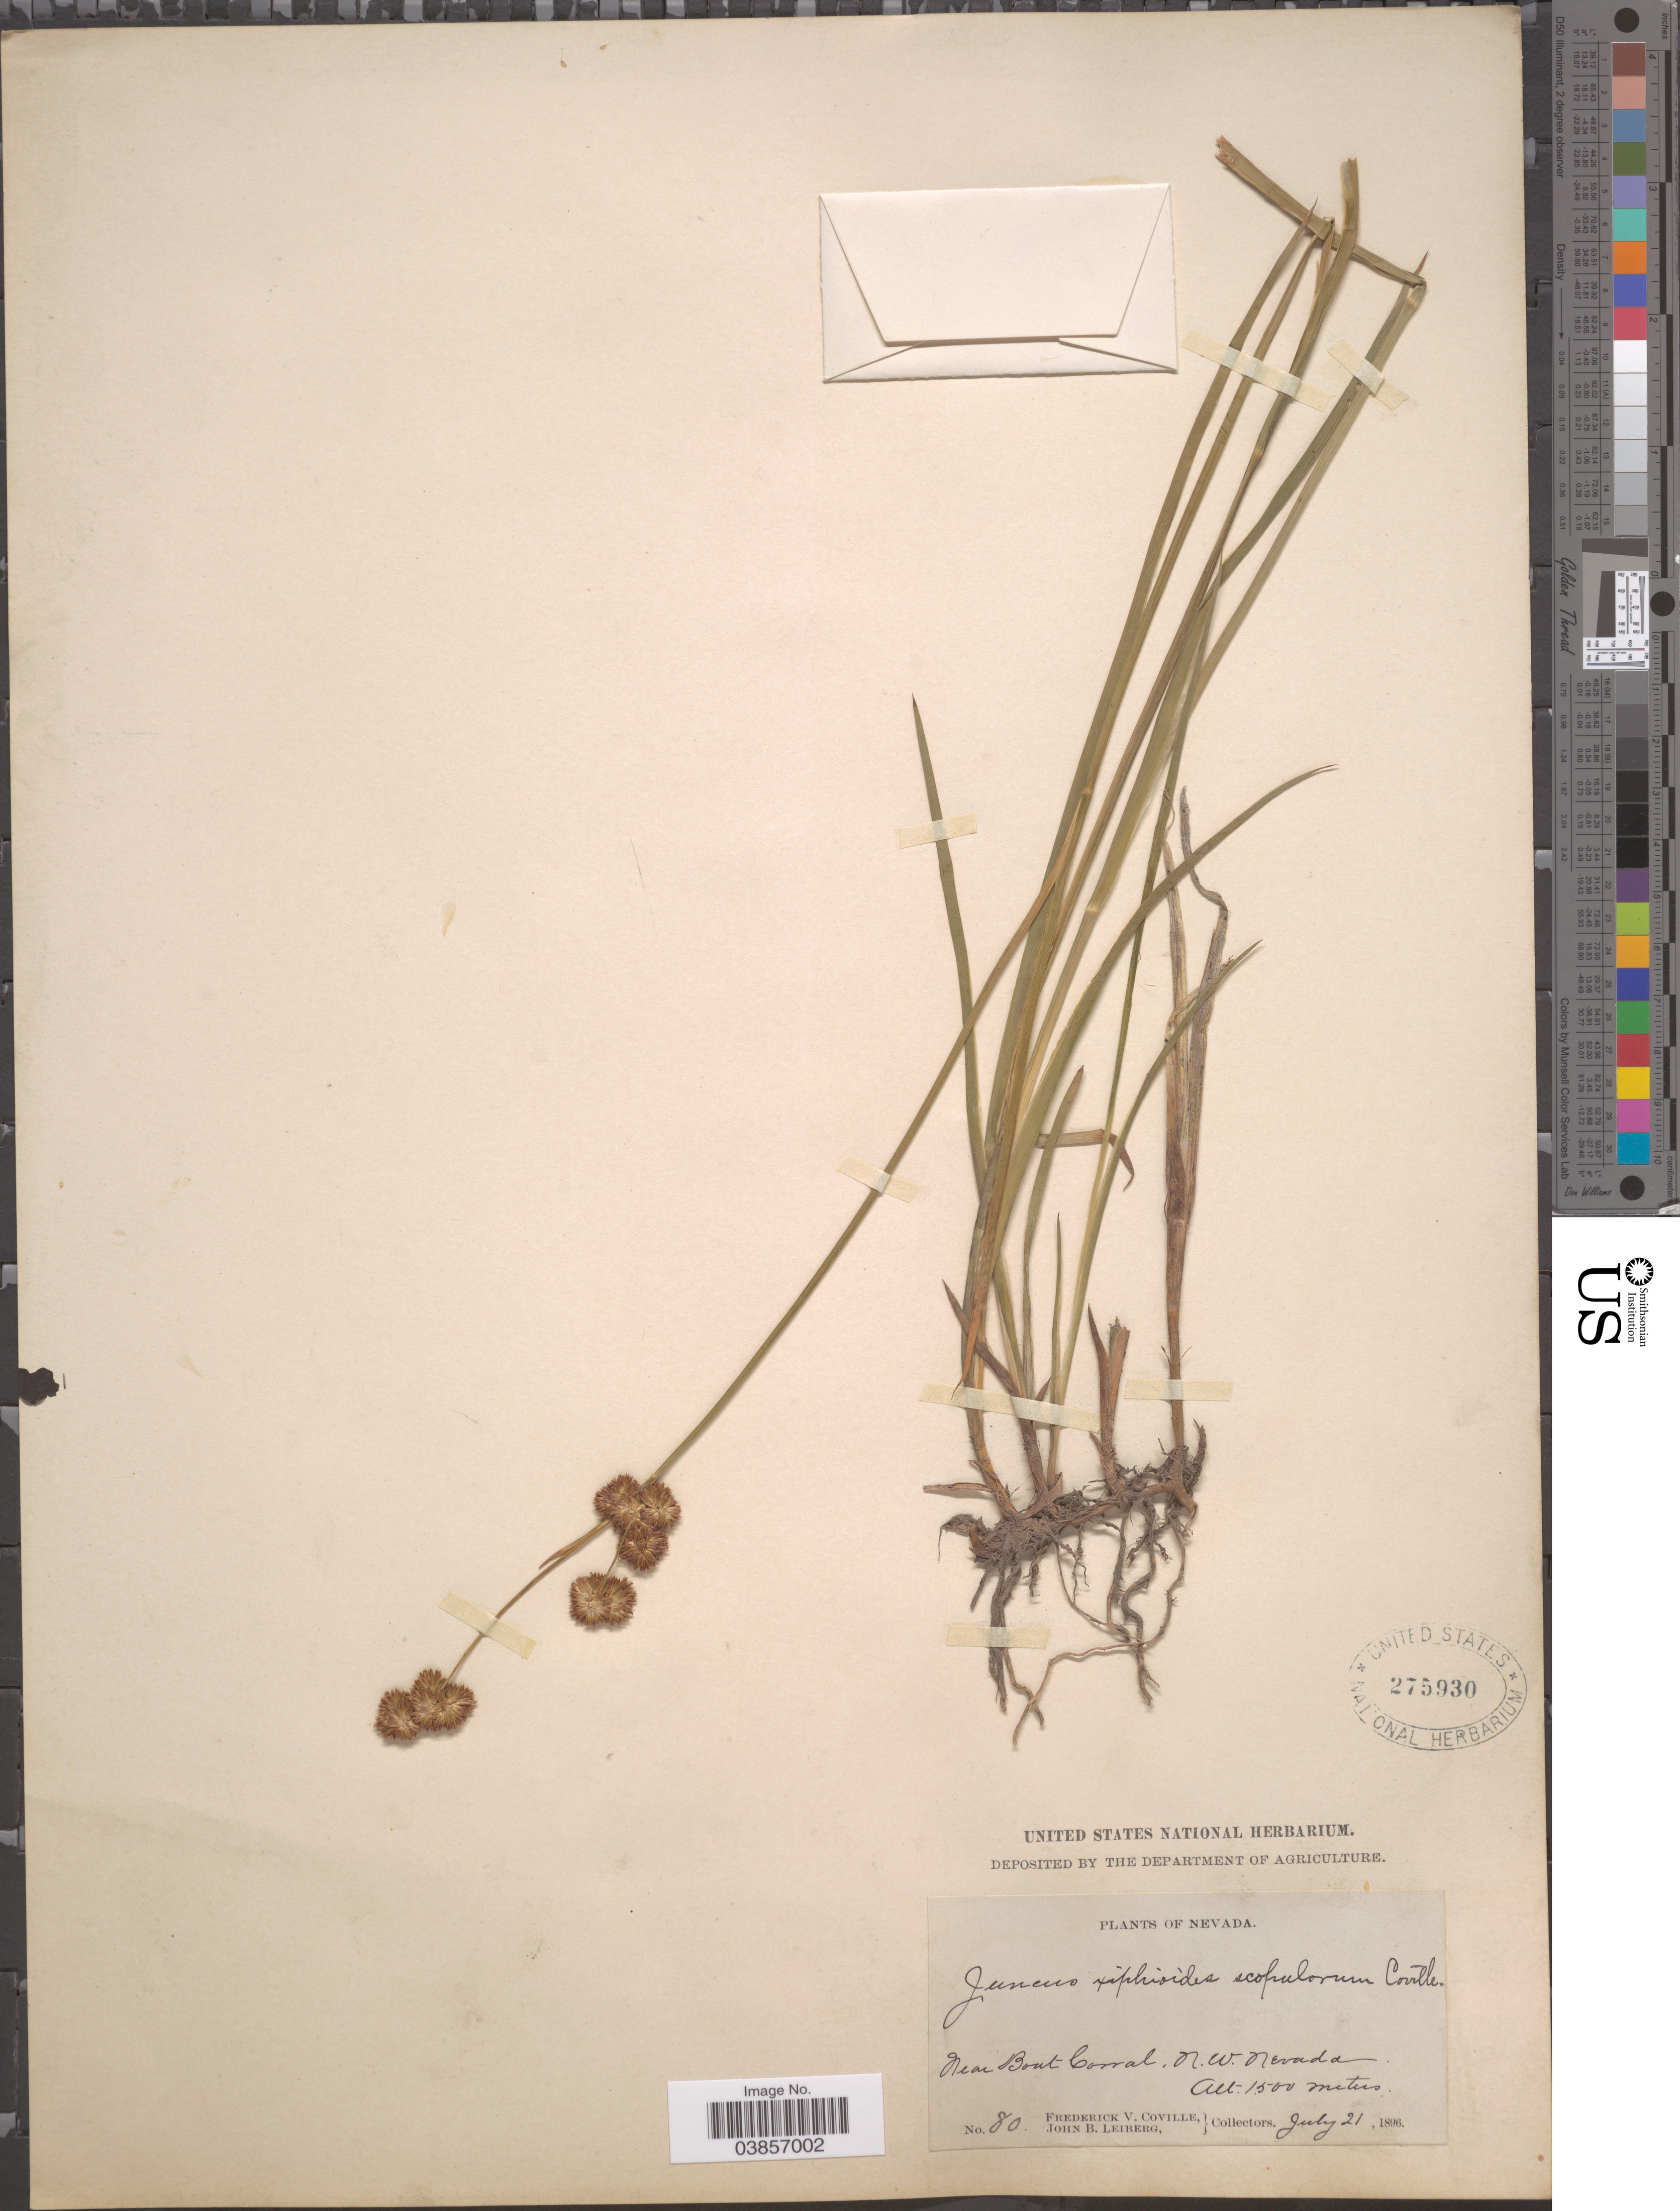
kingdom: Plantae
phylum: Tracheophyta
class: Liliopsida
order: Poales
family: Juncaceae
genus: Juncus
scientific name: Juncus saximontanus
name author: A. Nelson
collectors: F. V. Coville & J. B. Leiberg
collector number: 80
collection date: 1896-07-21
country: United States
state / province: Nevada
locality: Near Boat Corral, N.W. Nevada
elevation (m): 1500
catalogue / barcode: US 275930